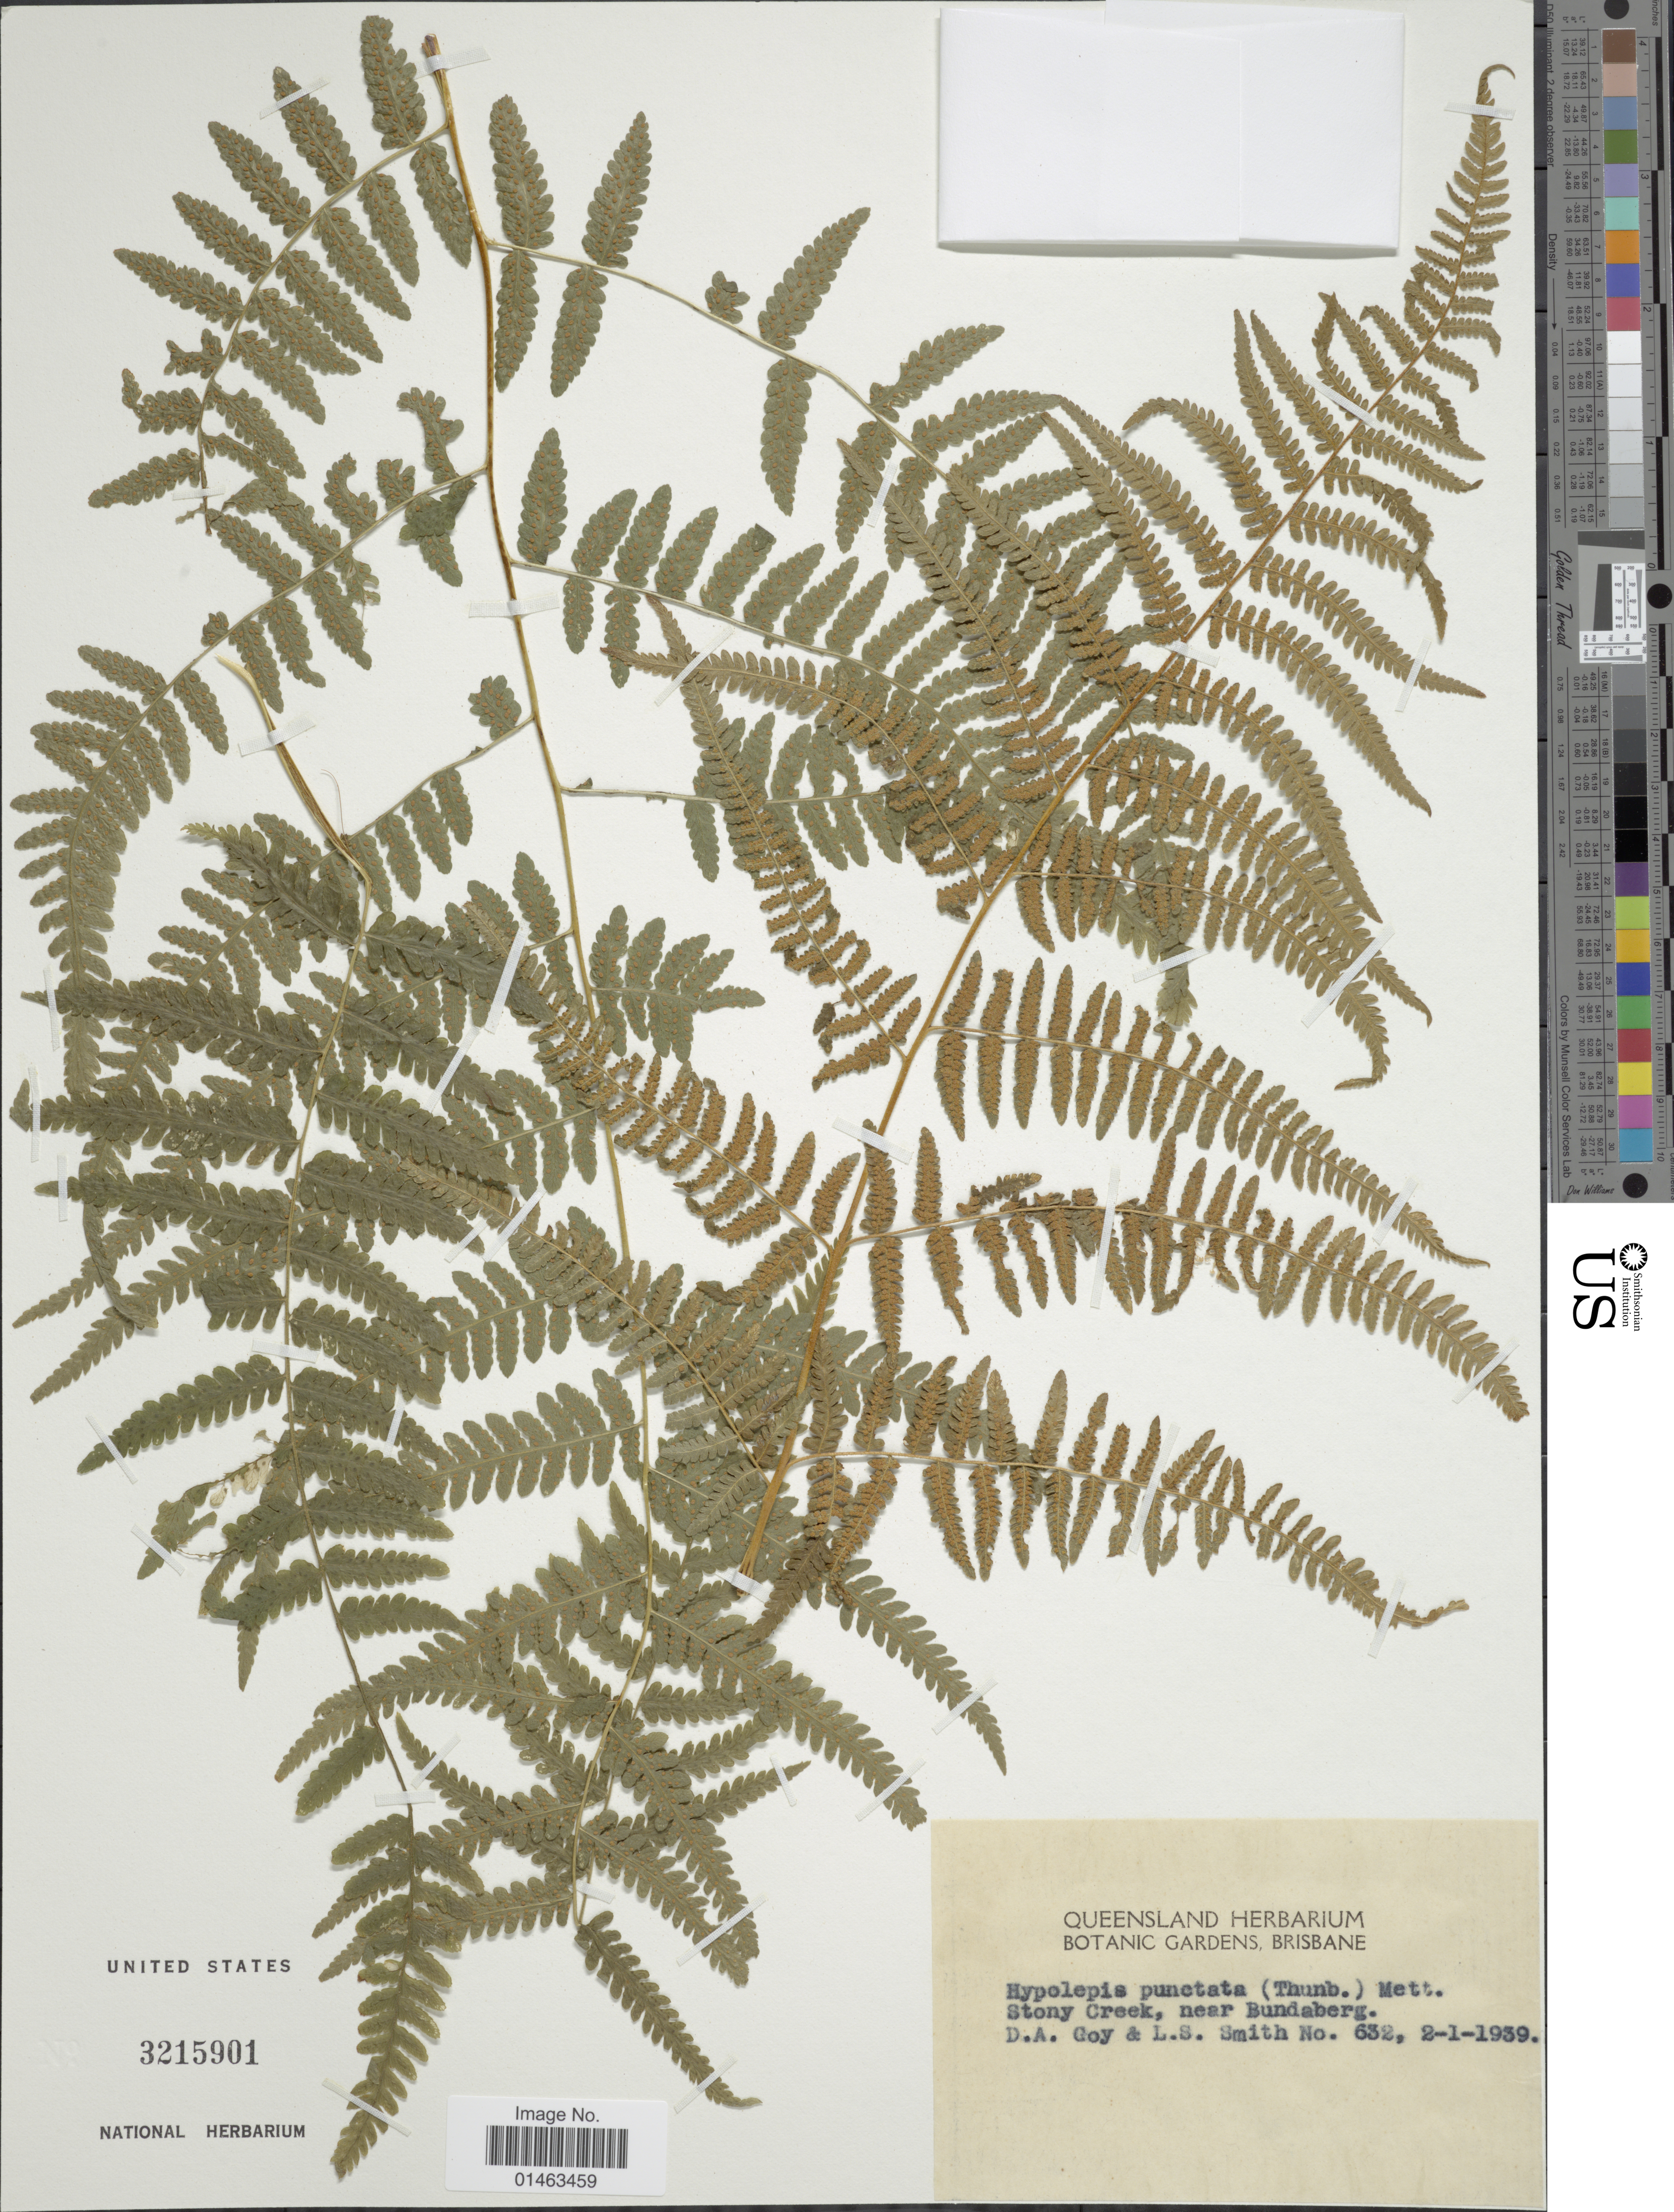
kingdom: Plantae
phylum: Tracheophyta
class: Polypodiopsida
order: Polypodiales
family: Dennstaedtiaceae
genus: Hypolepis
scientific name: Hypolepis punctata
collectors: D. Goy & L. Smith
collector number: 632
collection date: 1939-01-02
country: Australia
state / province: Queensland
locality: Brisbane. Stony Creek, near Bundaberg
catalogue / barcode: US 3215901